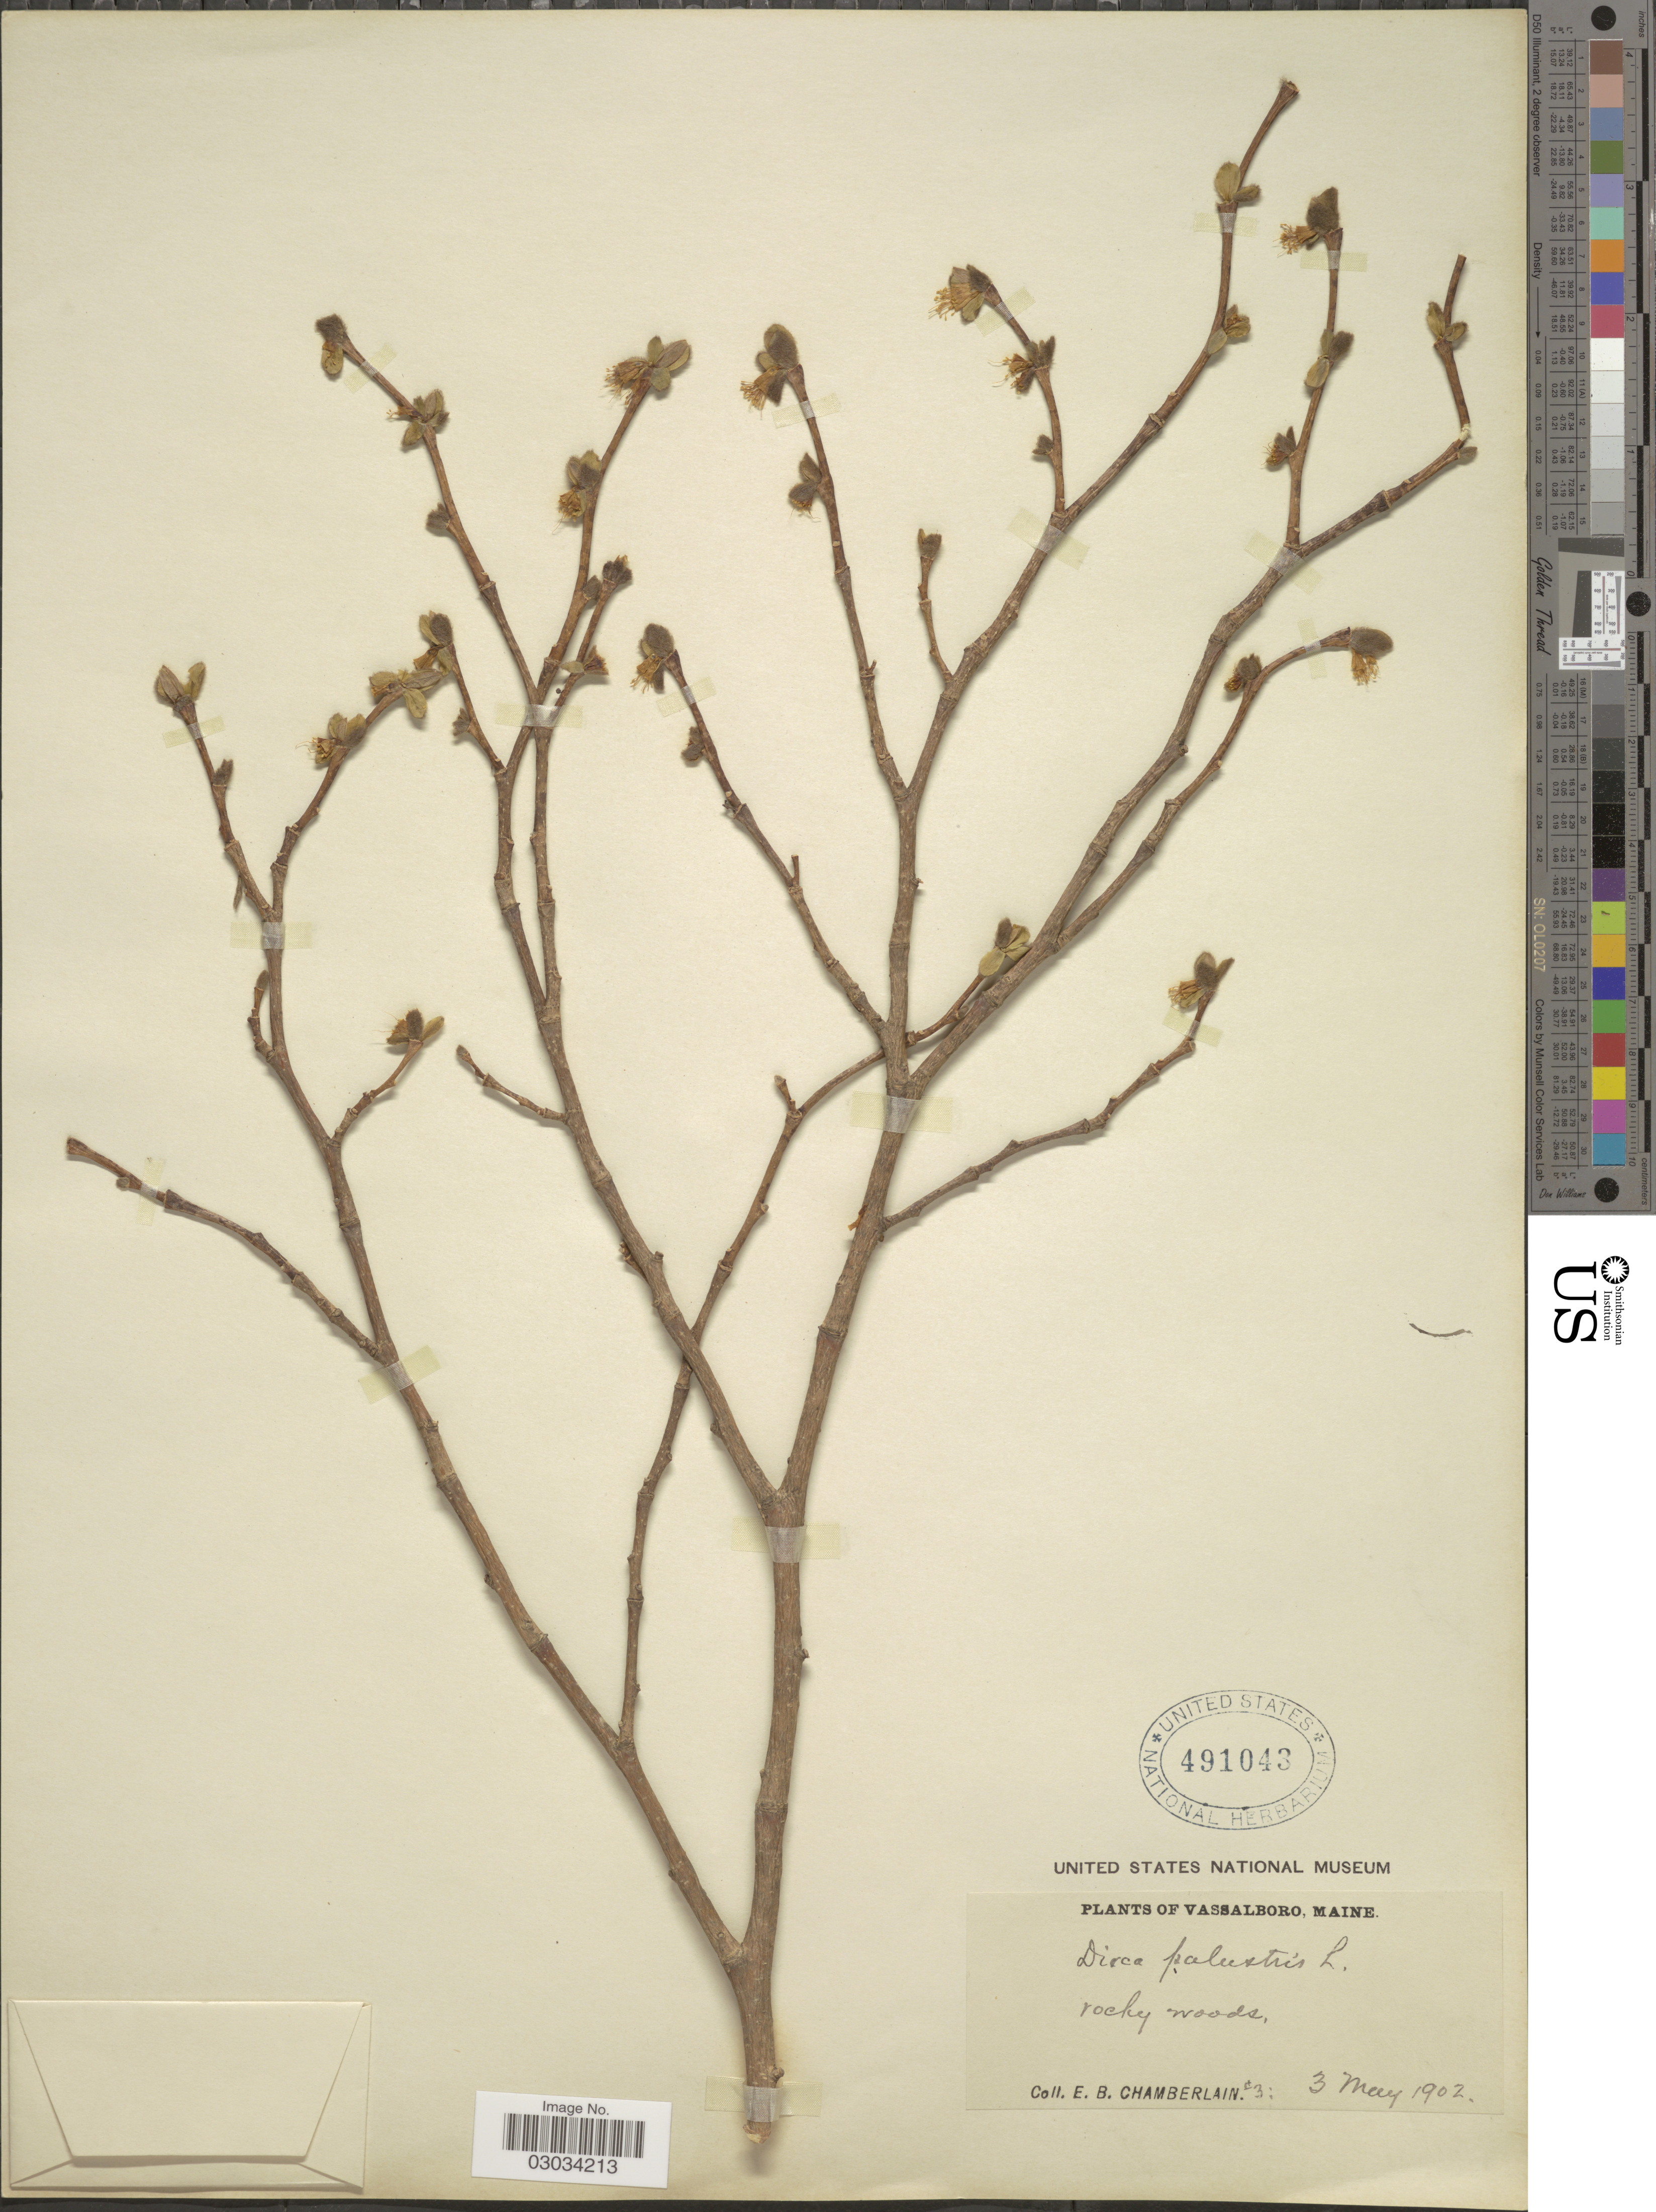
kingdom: Plantae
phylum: Tracheophyta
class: Magnoliopsida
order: Malvales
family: Thymelaeaceae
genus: Dirca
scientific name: Dirca palustris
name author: L.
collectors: E. Chamberlain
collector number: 3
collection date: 1902-05-03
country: United States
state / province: Maine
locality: Vassalboro.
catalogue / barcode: US 491043